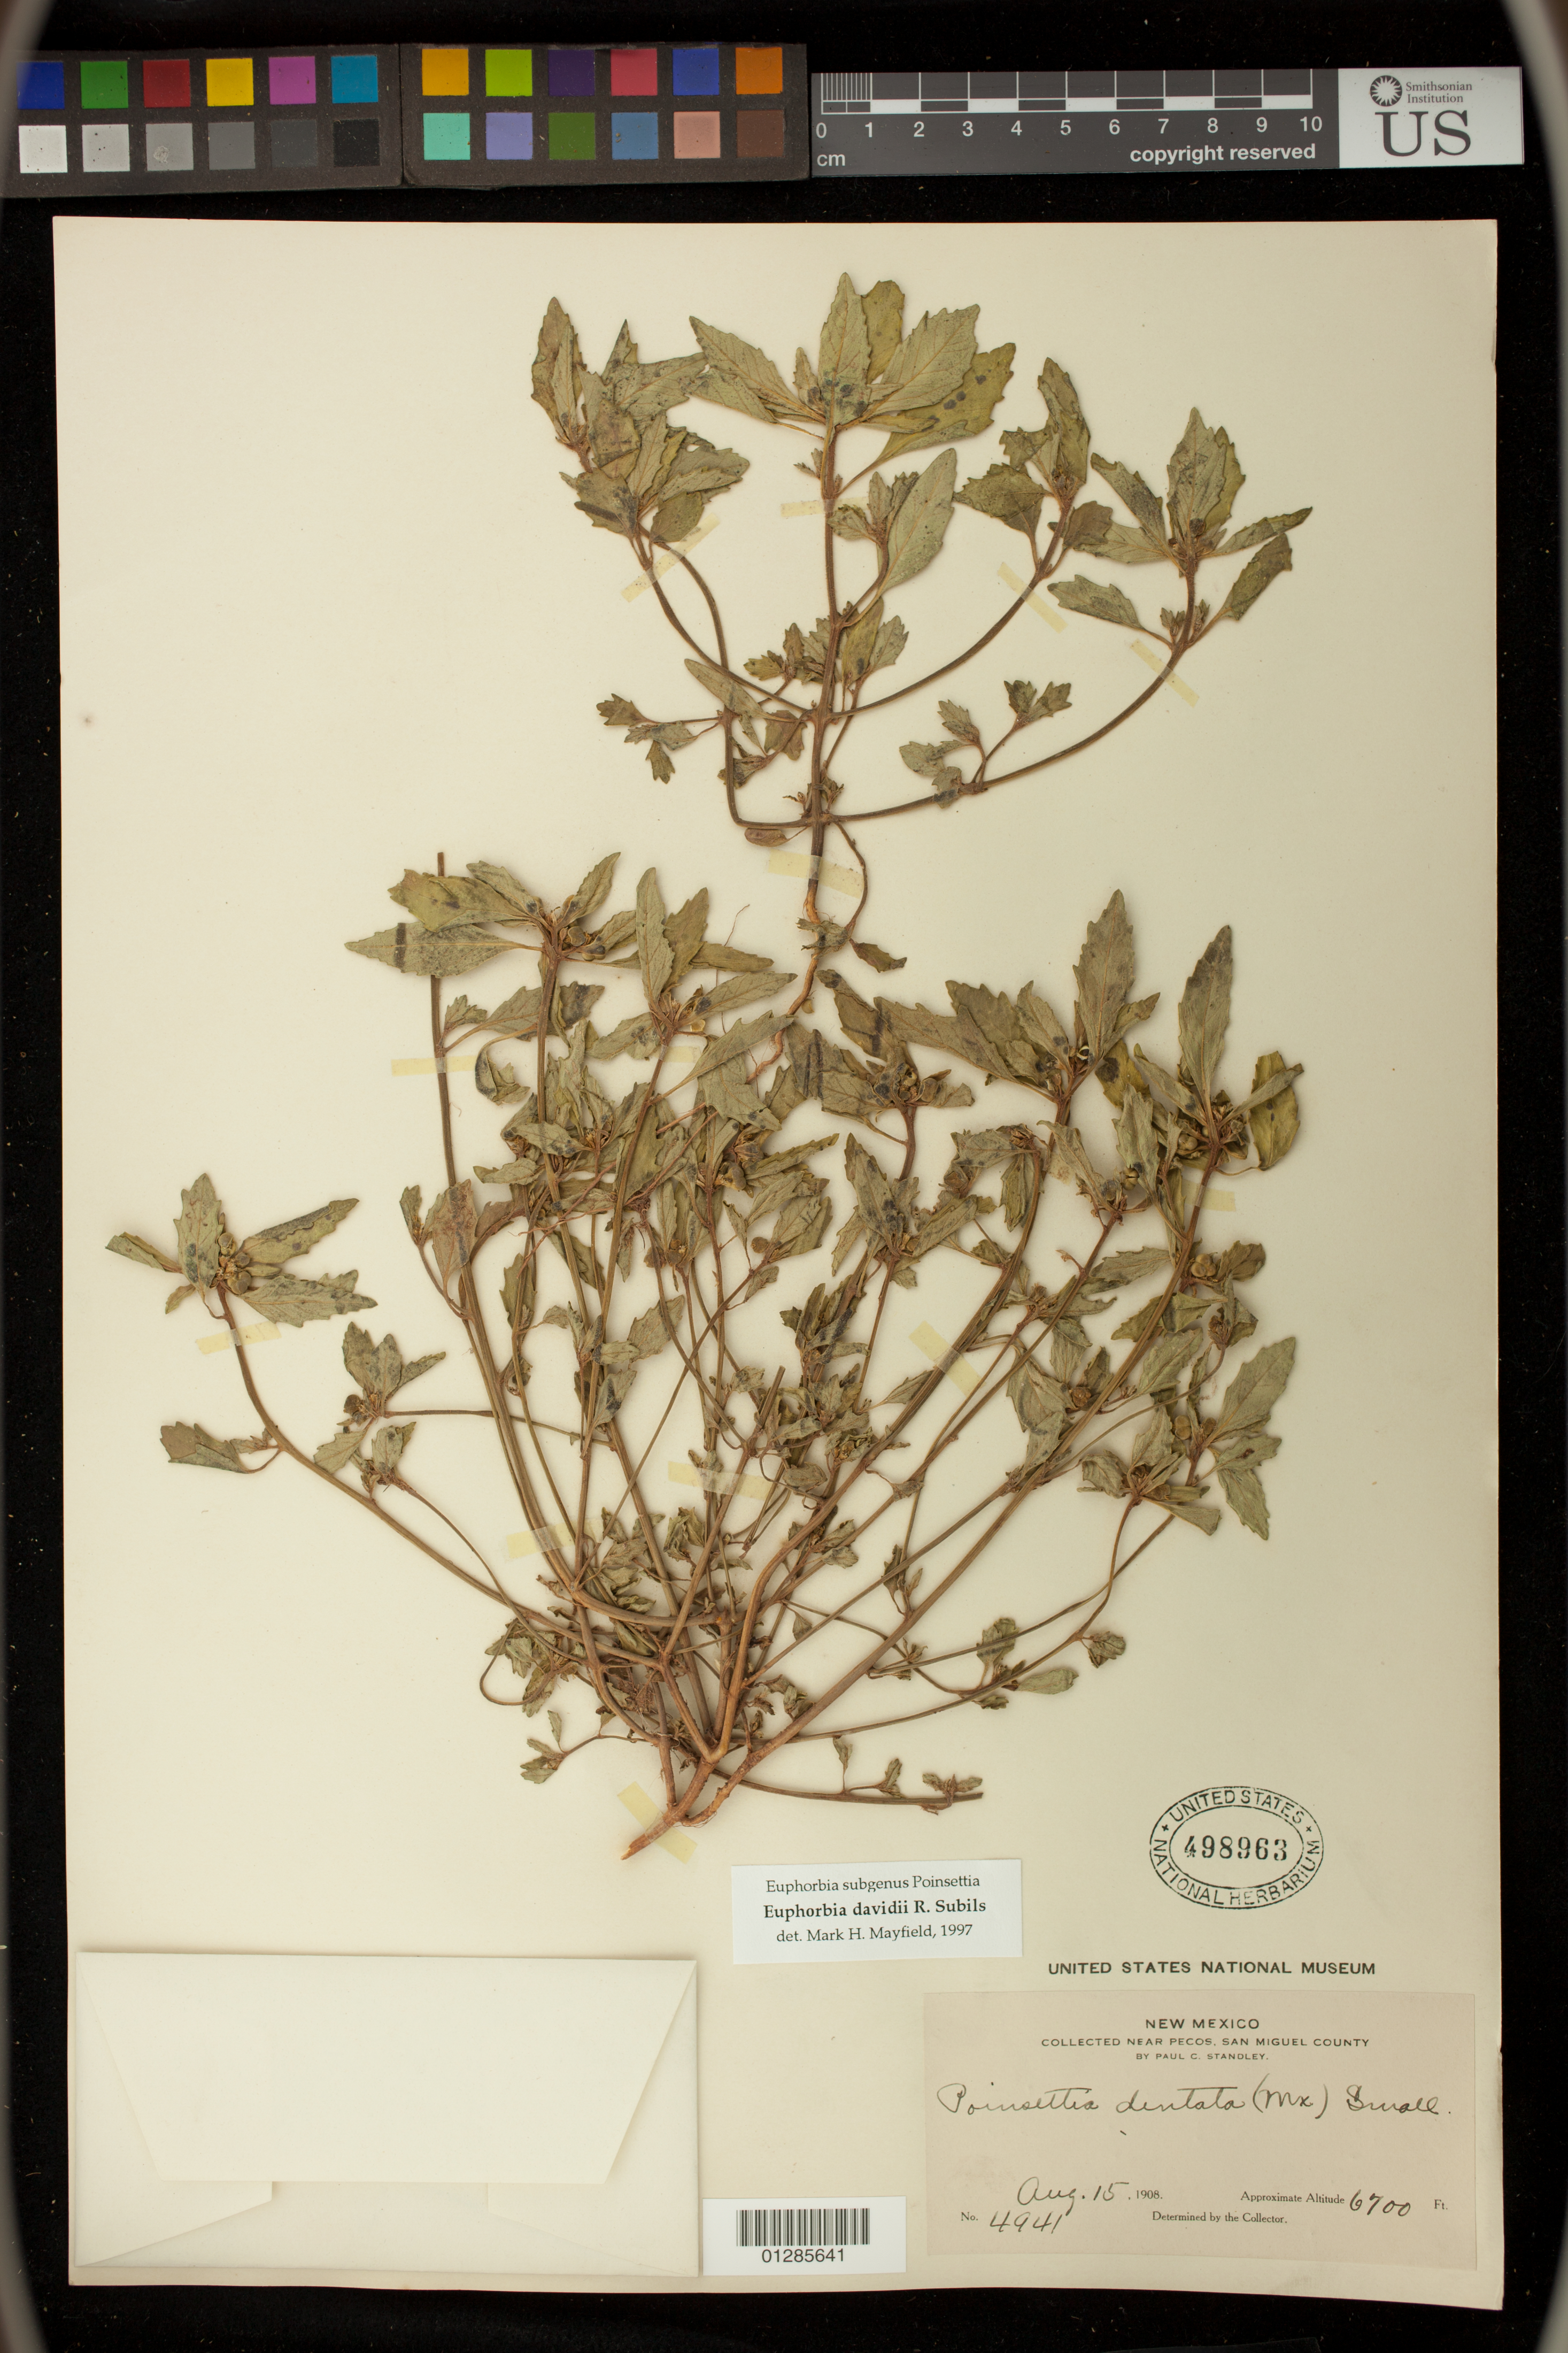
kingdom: Plantae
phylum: Tracheophyta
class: Magnoliopsida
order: Malpighiales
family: Euphorbiaceae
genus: Euphorbia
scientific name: Euphorbia davidii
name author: Subils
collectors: P. C. Standley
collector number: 4941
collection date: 1908-08-15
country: United States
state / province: New Mexico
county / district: San Miguel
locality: Pecos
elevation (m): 2042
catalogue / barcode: US 498963